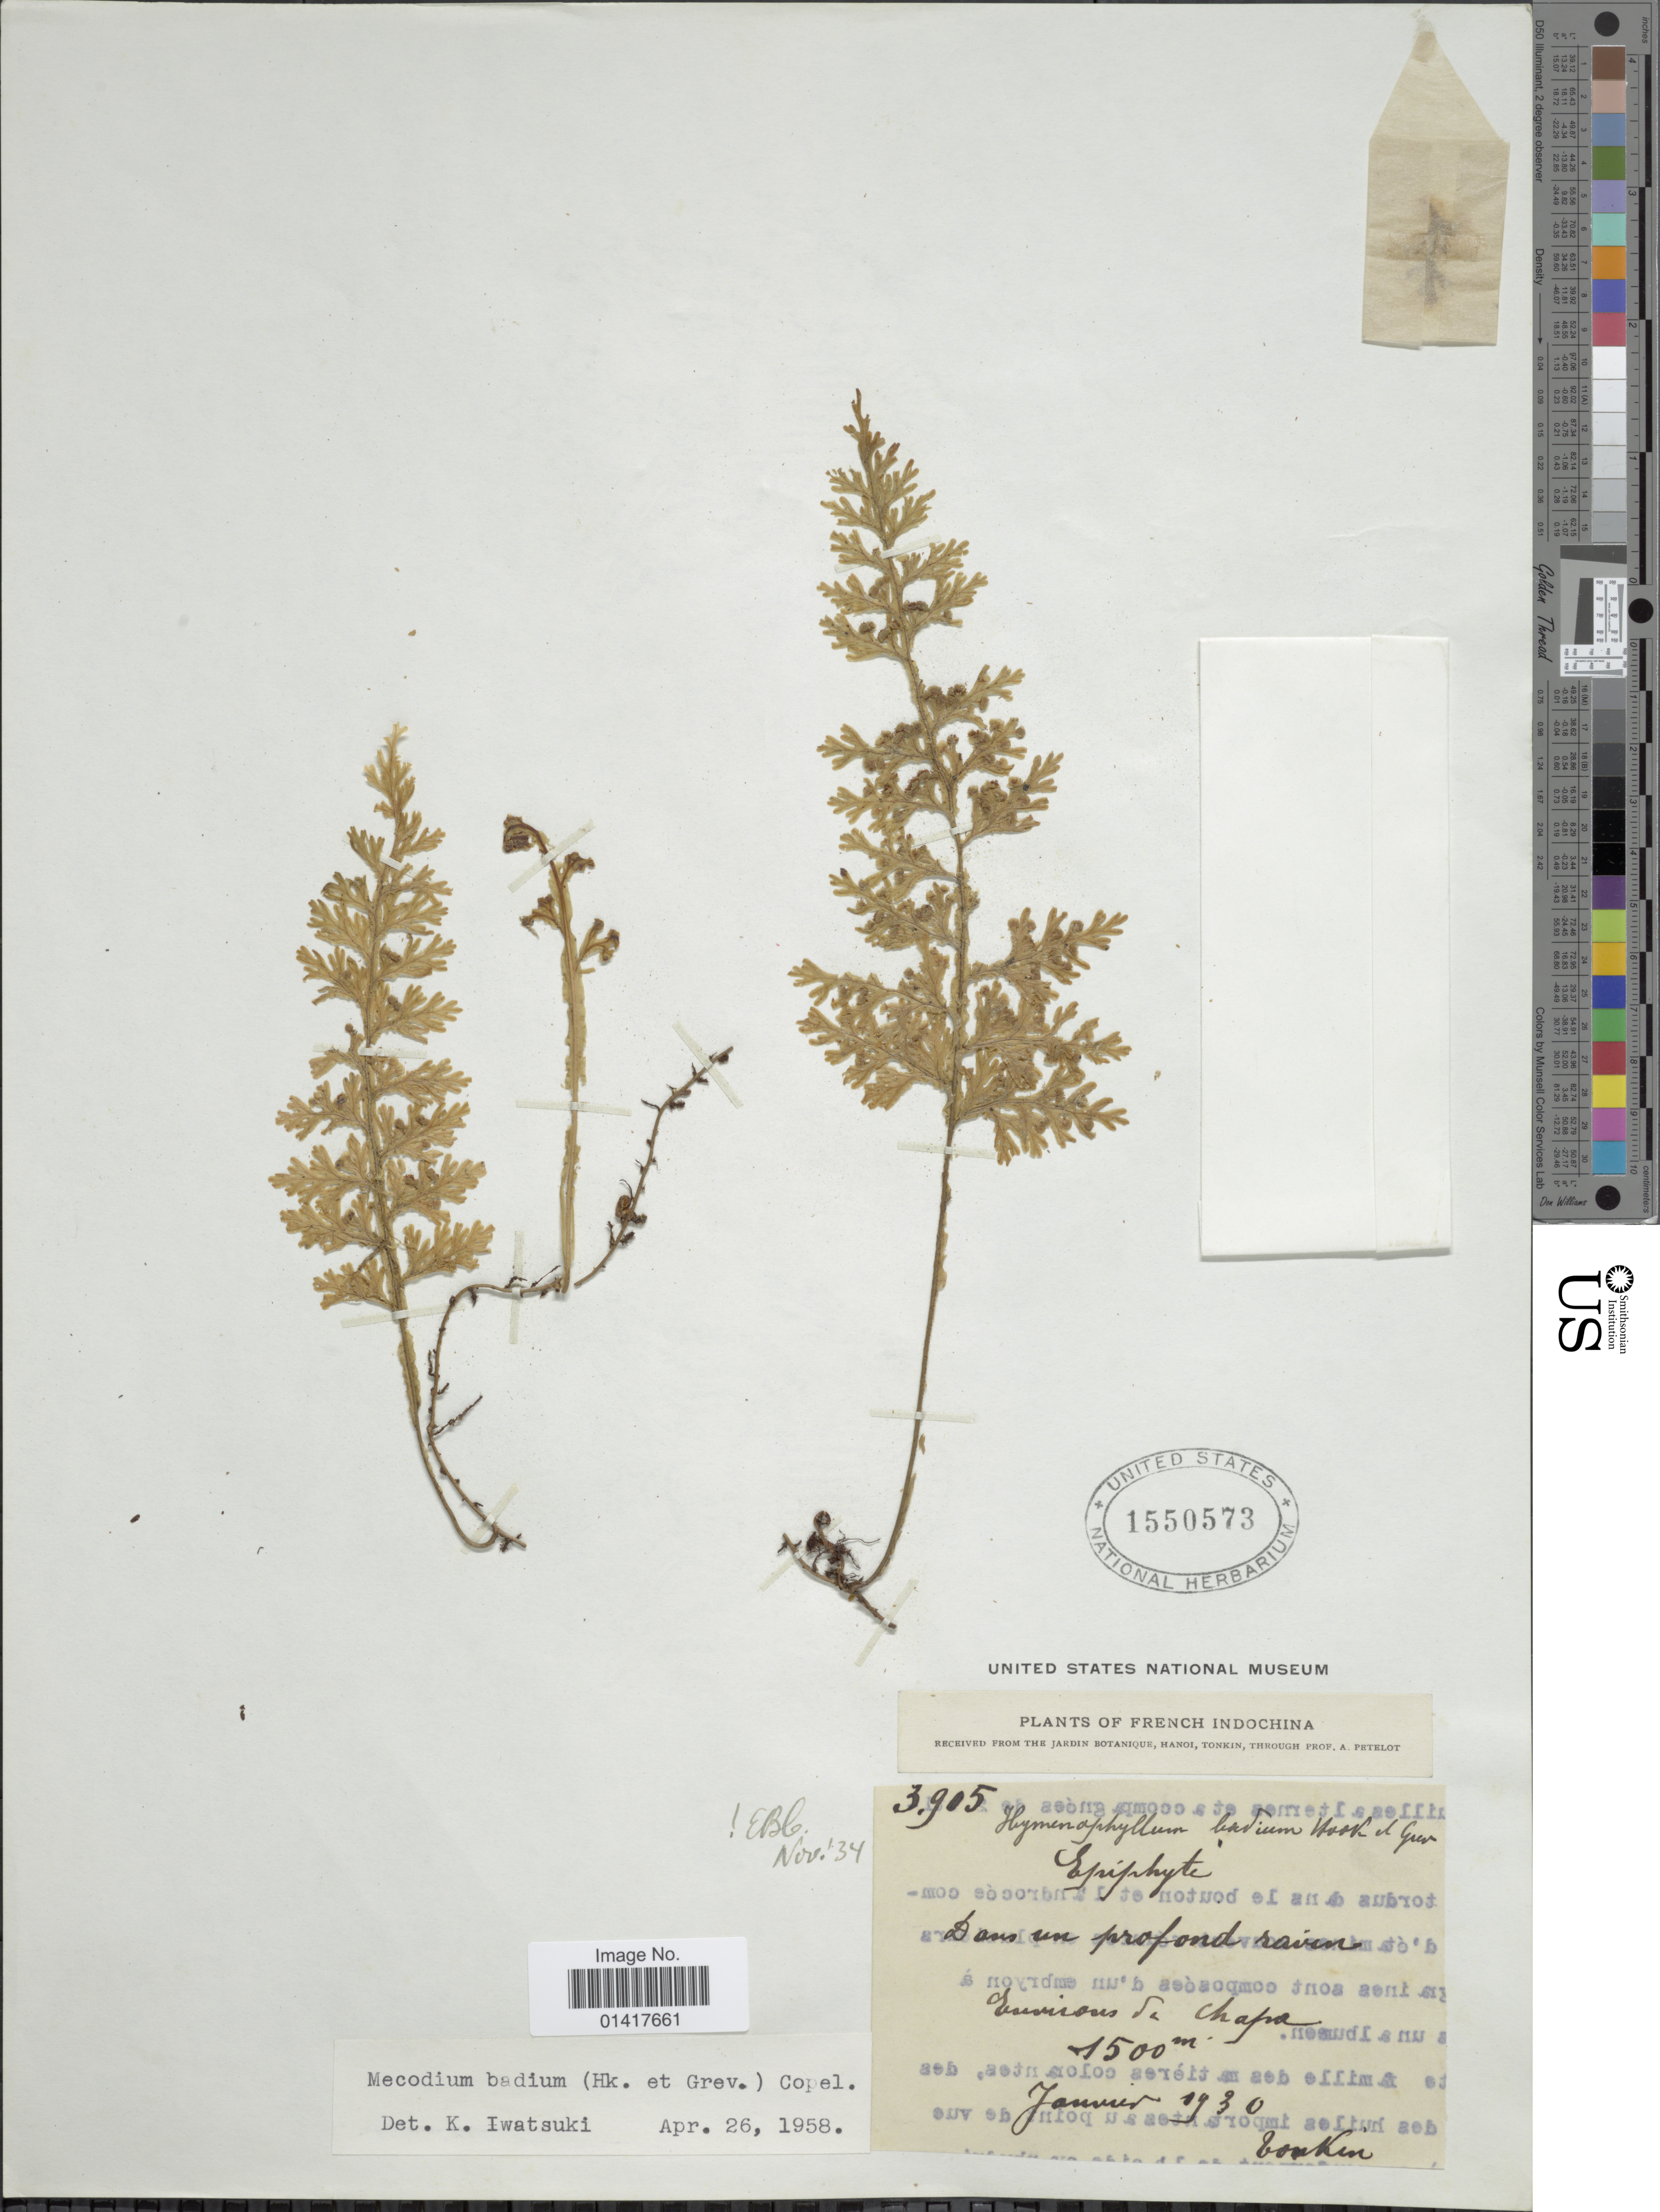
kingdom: Plantae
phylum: Tracheophyta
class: Polypodiopsida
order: Hymenophyllales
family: Hymenophyllaceae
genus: Hymenophyllum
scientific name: Hymenophyllum badium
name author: Hook. & Grev.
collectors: A. Petelot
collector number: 3905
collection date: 1930-01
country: Vietnam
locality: Tonkin. Dans un profond ravin, Euvirons si Chapa. French Indochina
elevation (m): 1500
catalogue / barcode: US 1550573